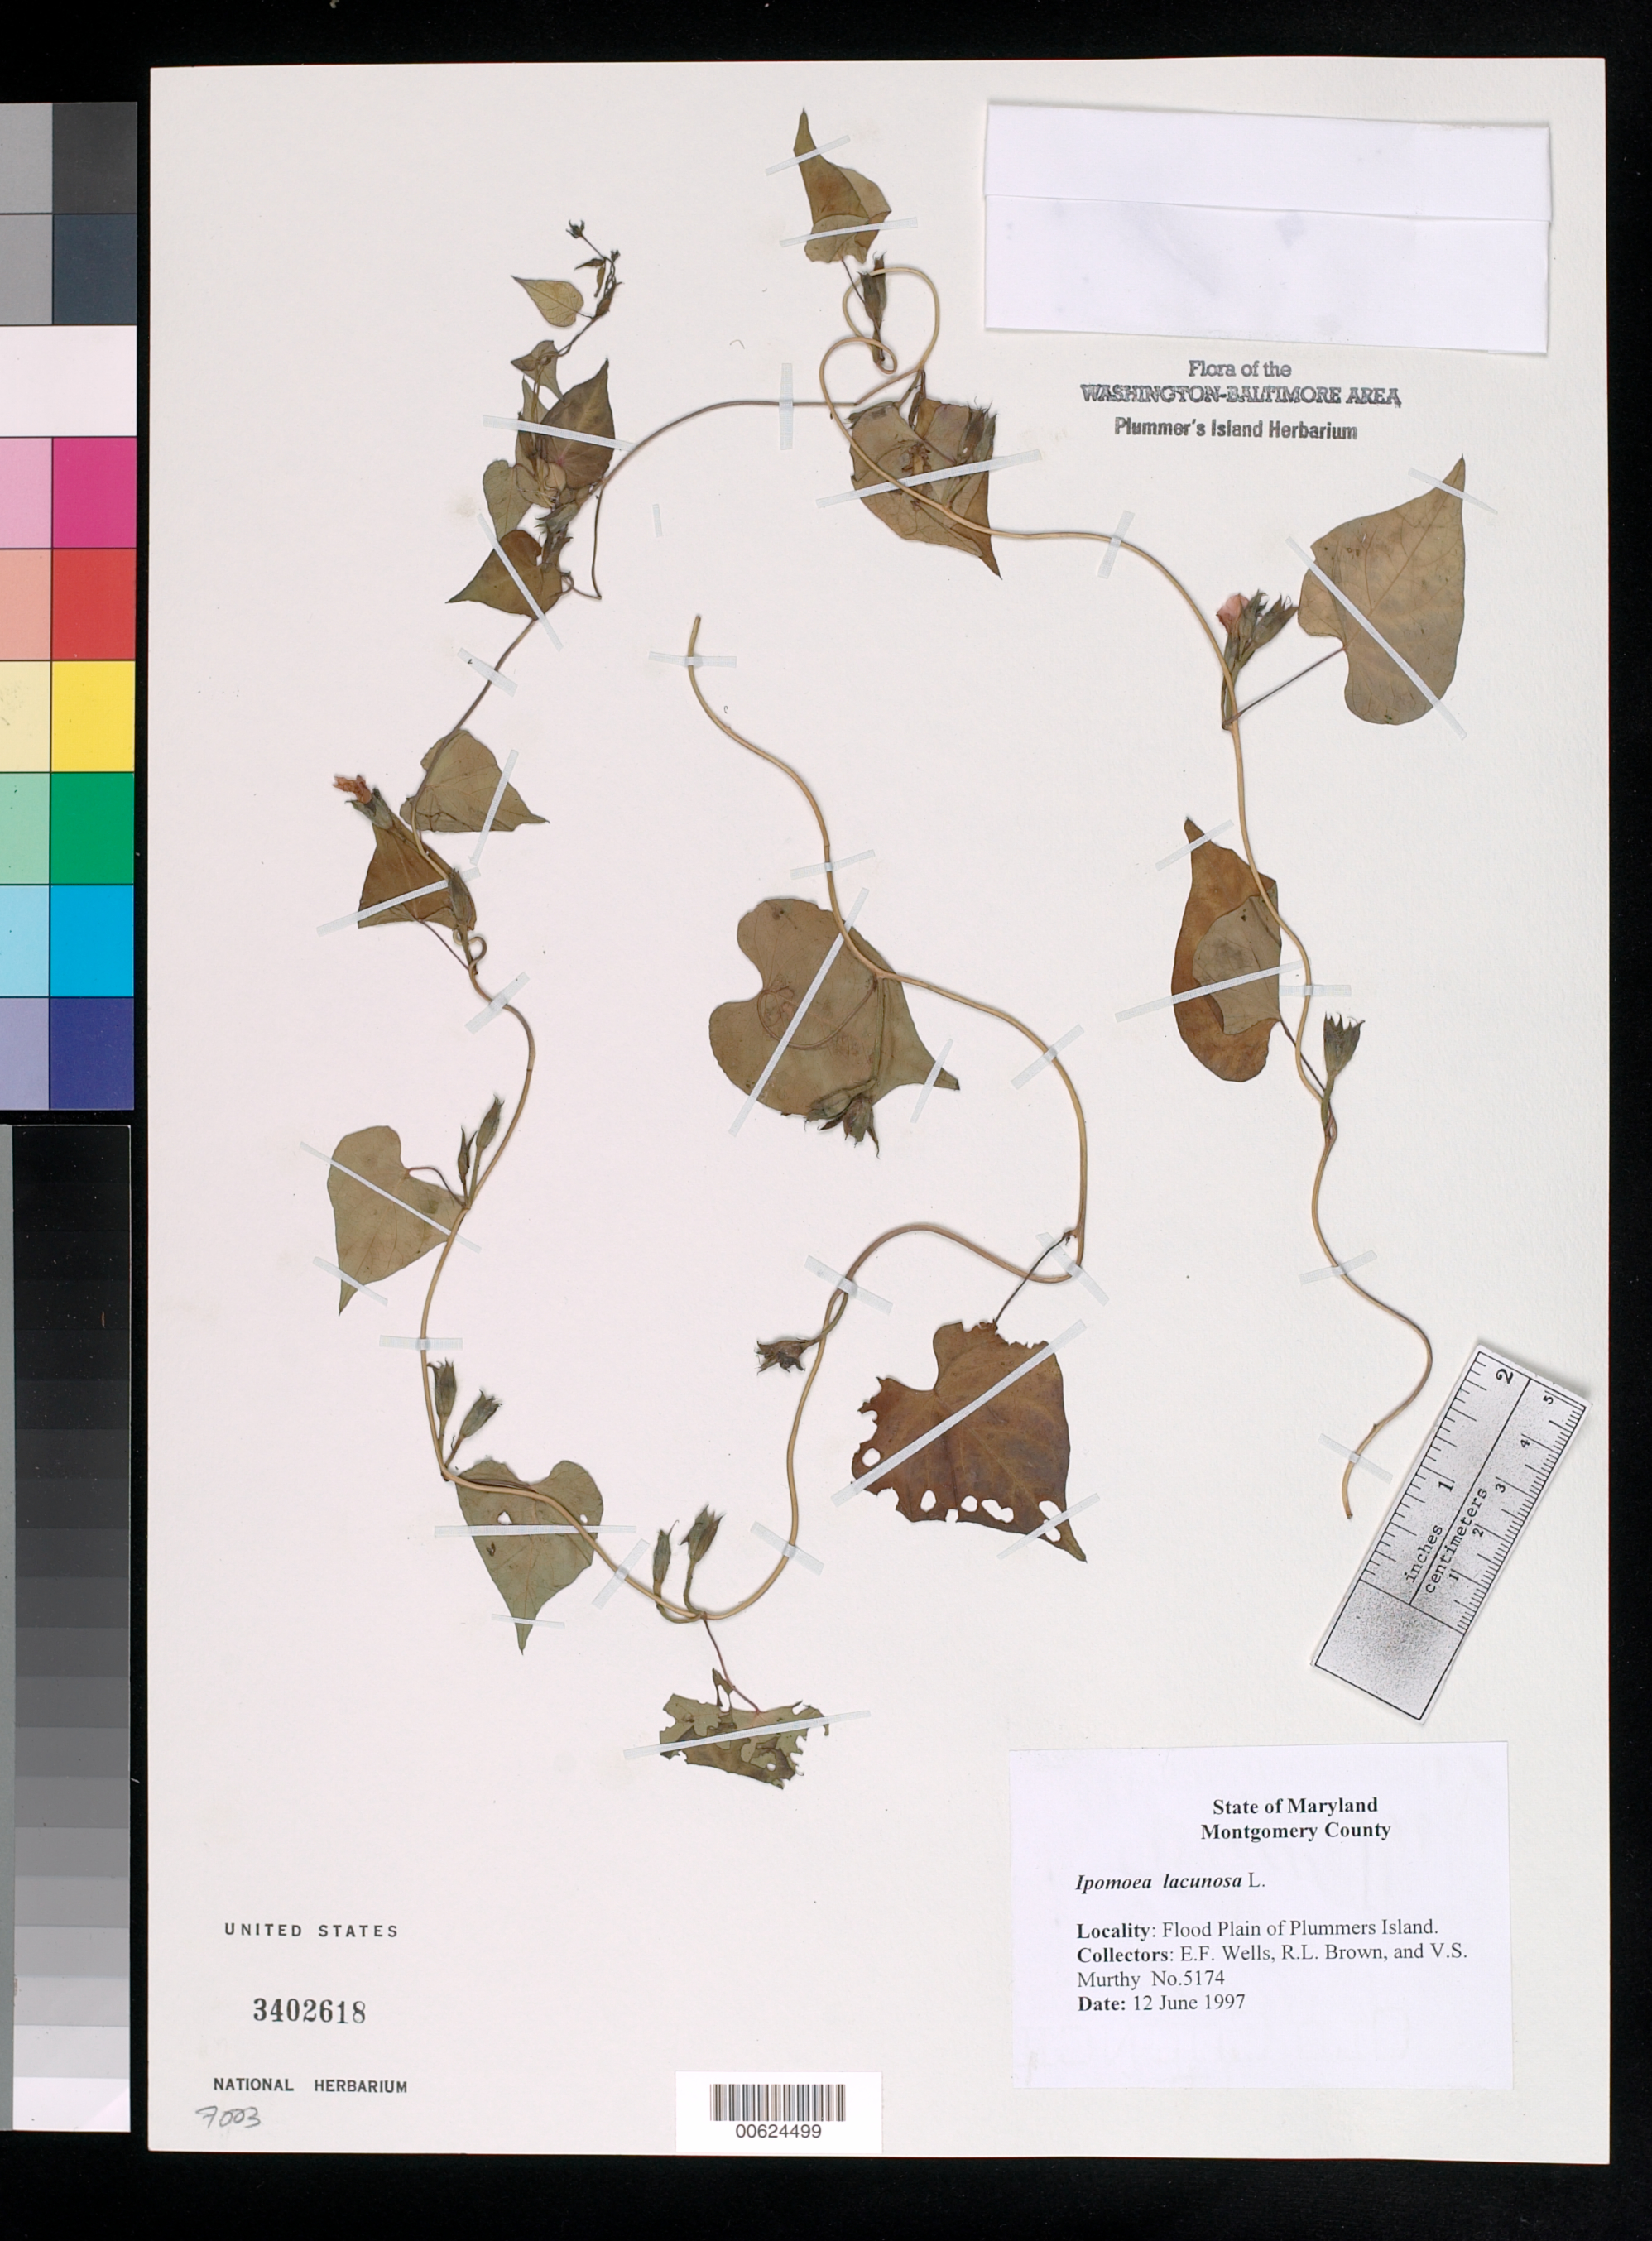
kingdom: Plantae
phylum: Tracheophyta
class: Magnoliopsida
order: Solanales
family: Convolvulaceae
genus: Ipomoea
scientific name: Ipomoea lacunosa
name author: L.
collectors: E. F. Wells, R. L. Brown & V. S. Murthy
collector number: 5174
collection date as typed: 12 Jun 1997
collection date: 1997-06-12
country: United States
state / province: Maryland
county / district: Montgomery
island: Plummers Island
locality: Flood plain of Plummers Island Plummers Island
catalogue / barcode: US 3402618